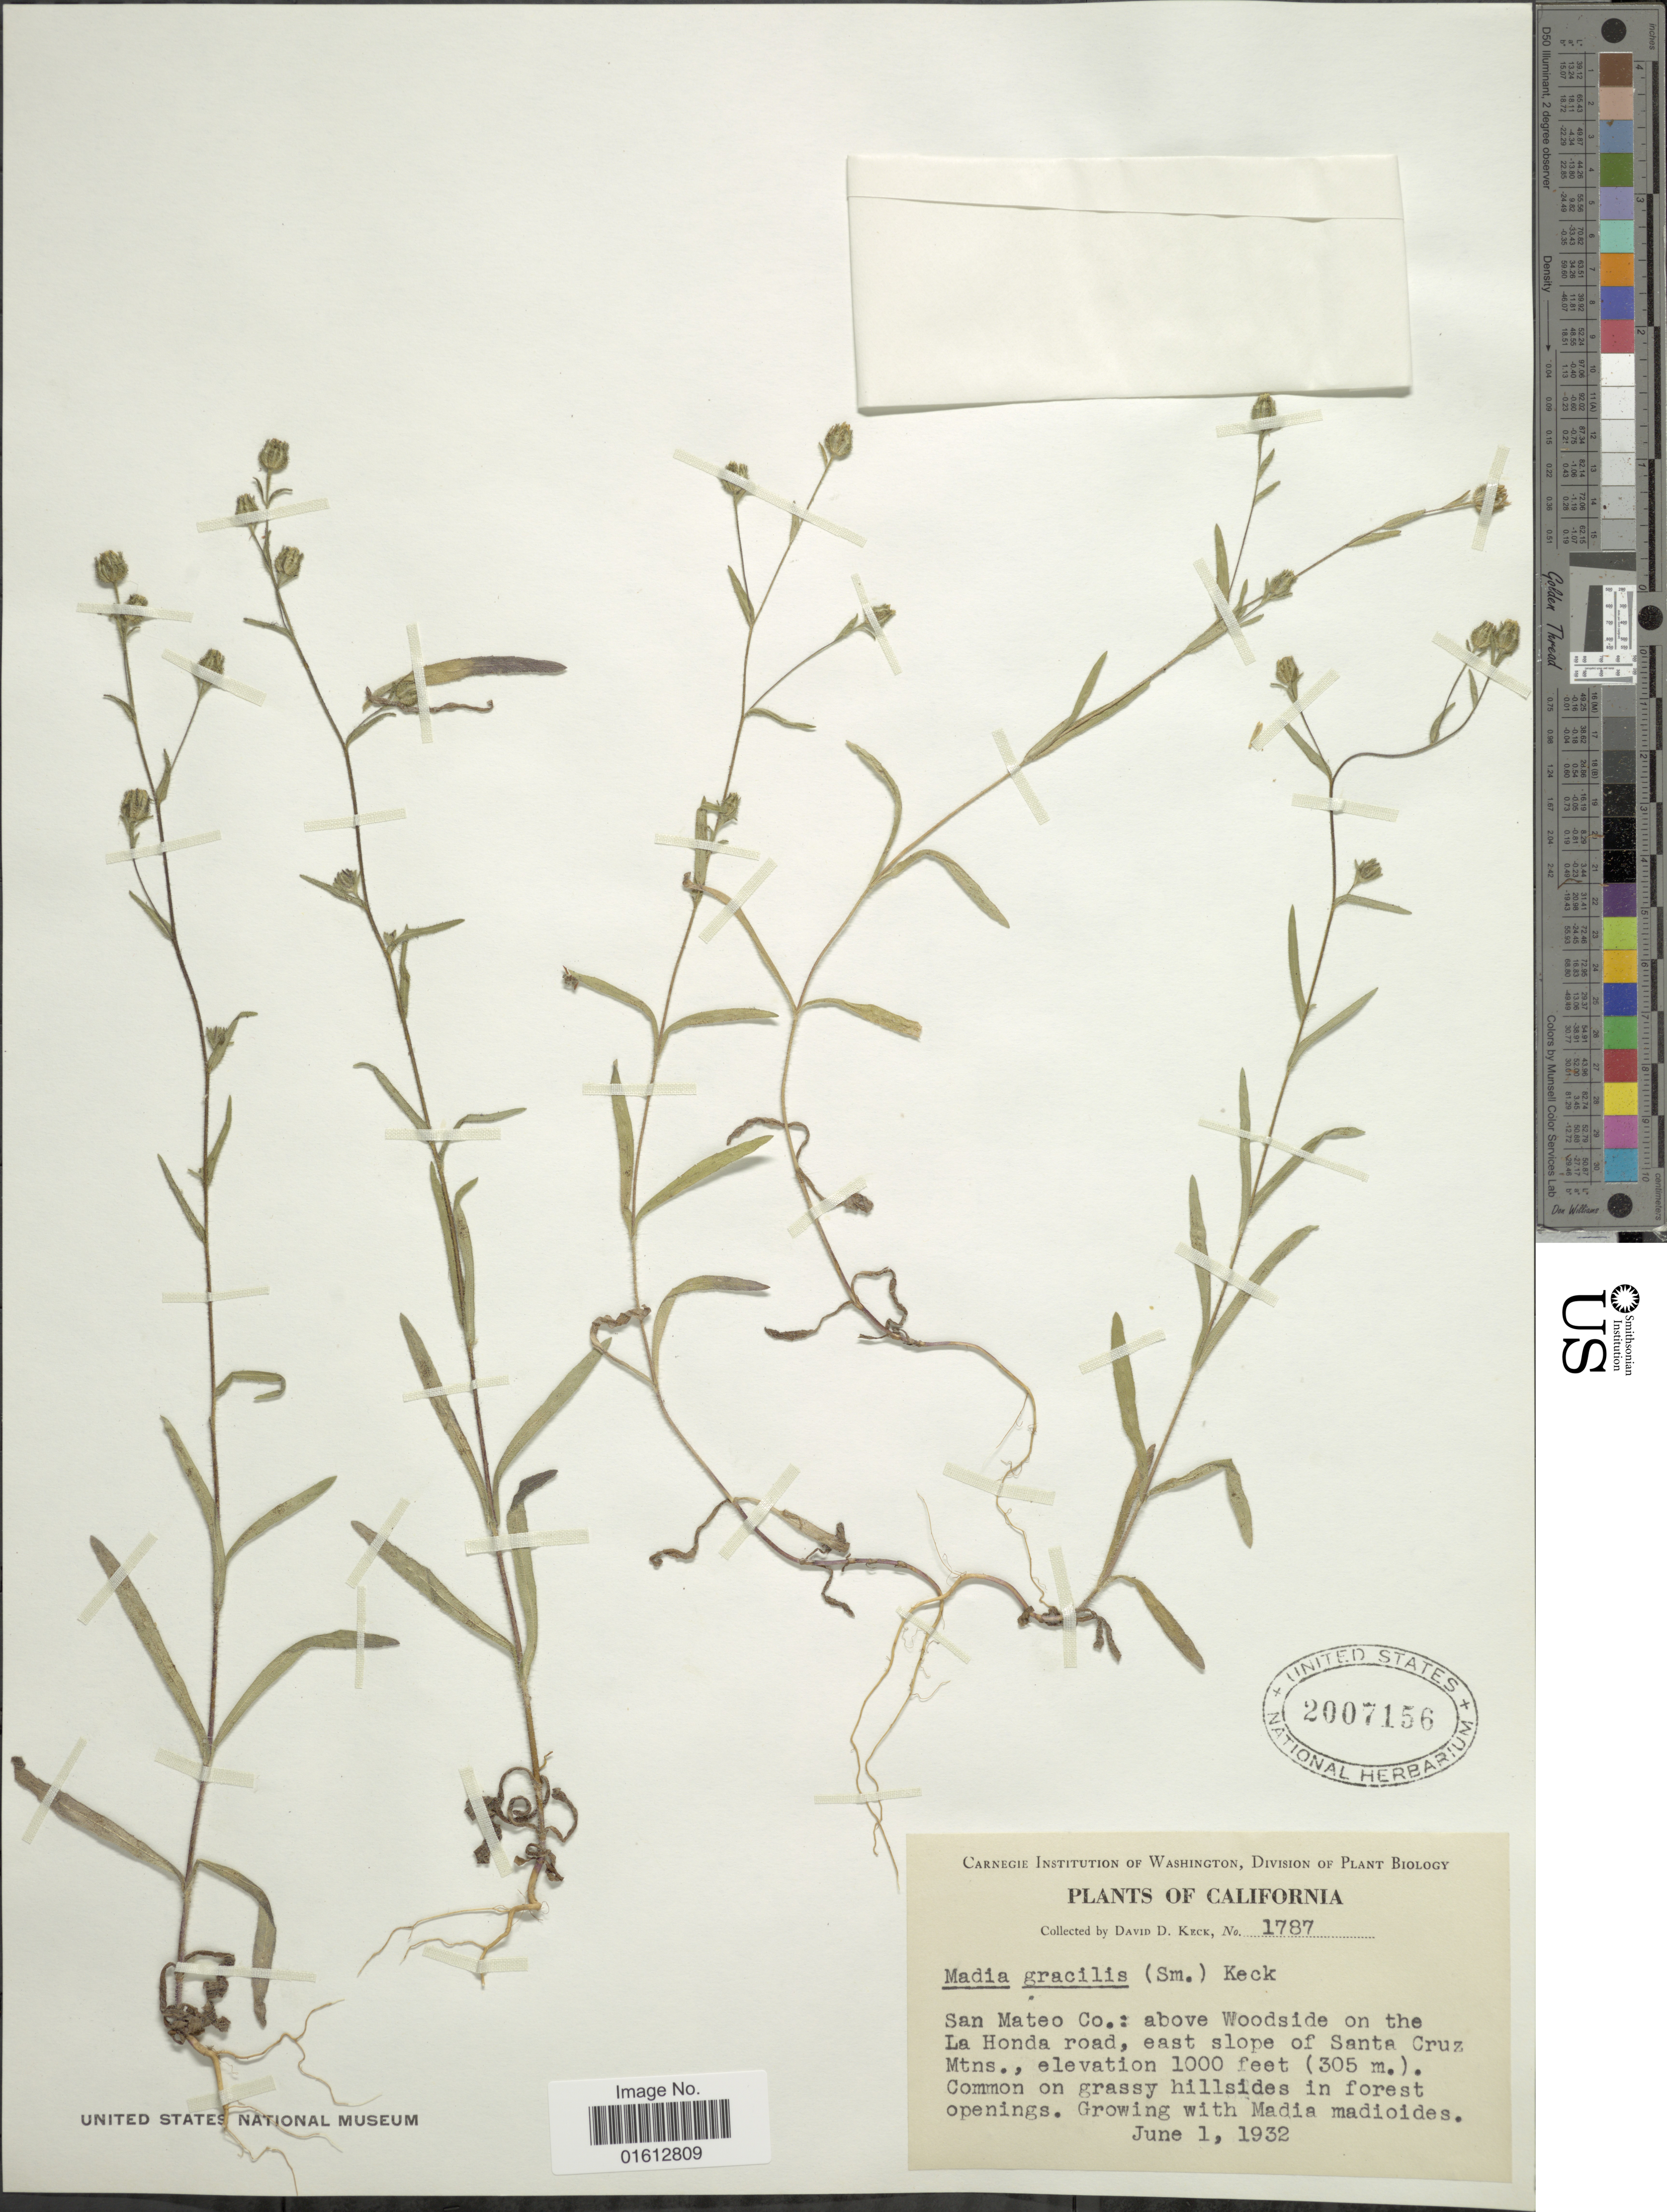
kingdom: Plantae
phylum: Tracheophyta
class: Magnoliopsida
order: Asterales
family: Asteraceae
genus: Madia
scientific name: Madia gracilis subsp. gracilis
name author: (Sm.) D.D. Keck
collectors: D. D. Keck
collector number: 1787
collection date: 1932-06-01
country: United States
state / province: California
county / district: San Mateo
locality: California, San mateo Co.: above Woodside on the La Honda road, east slope of the Santa Cruz Mtns.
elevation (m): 305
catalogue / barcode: US 2007156